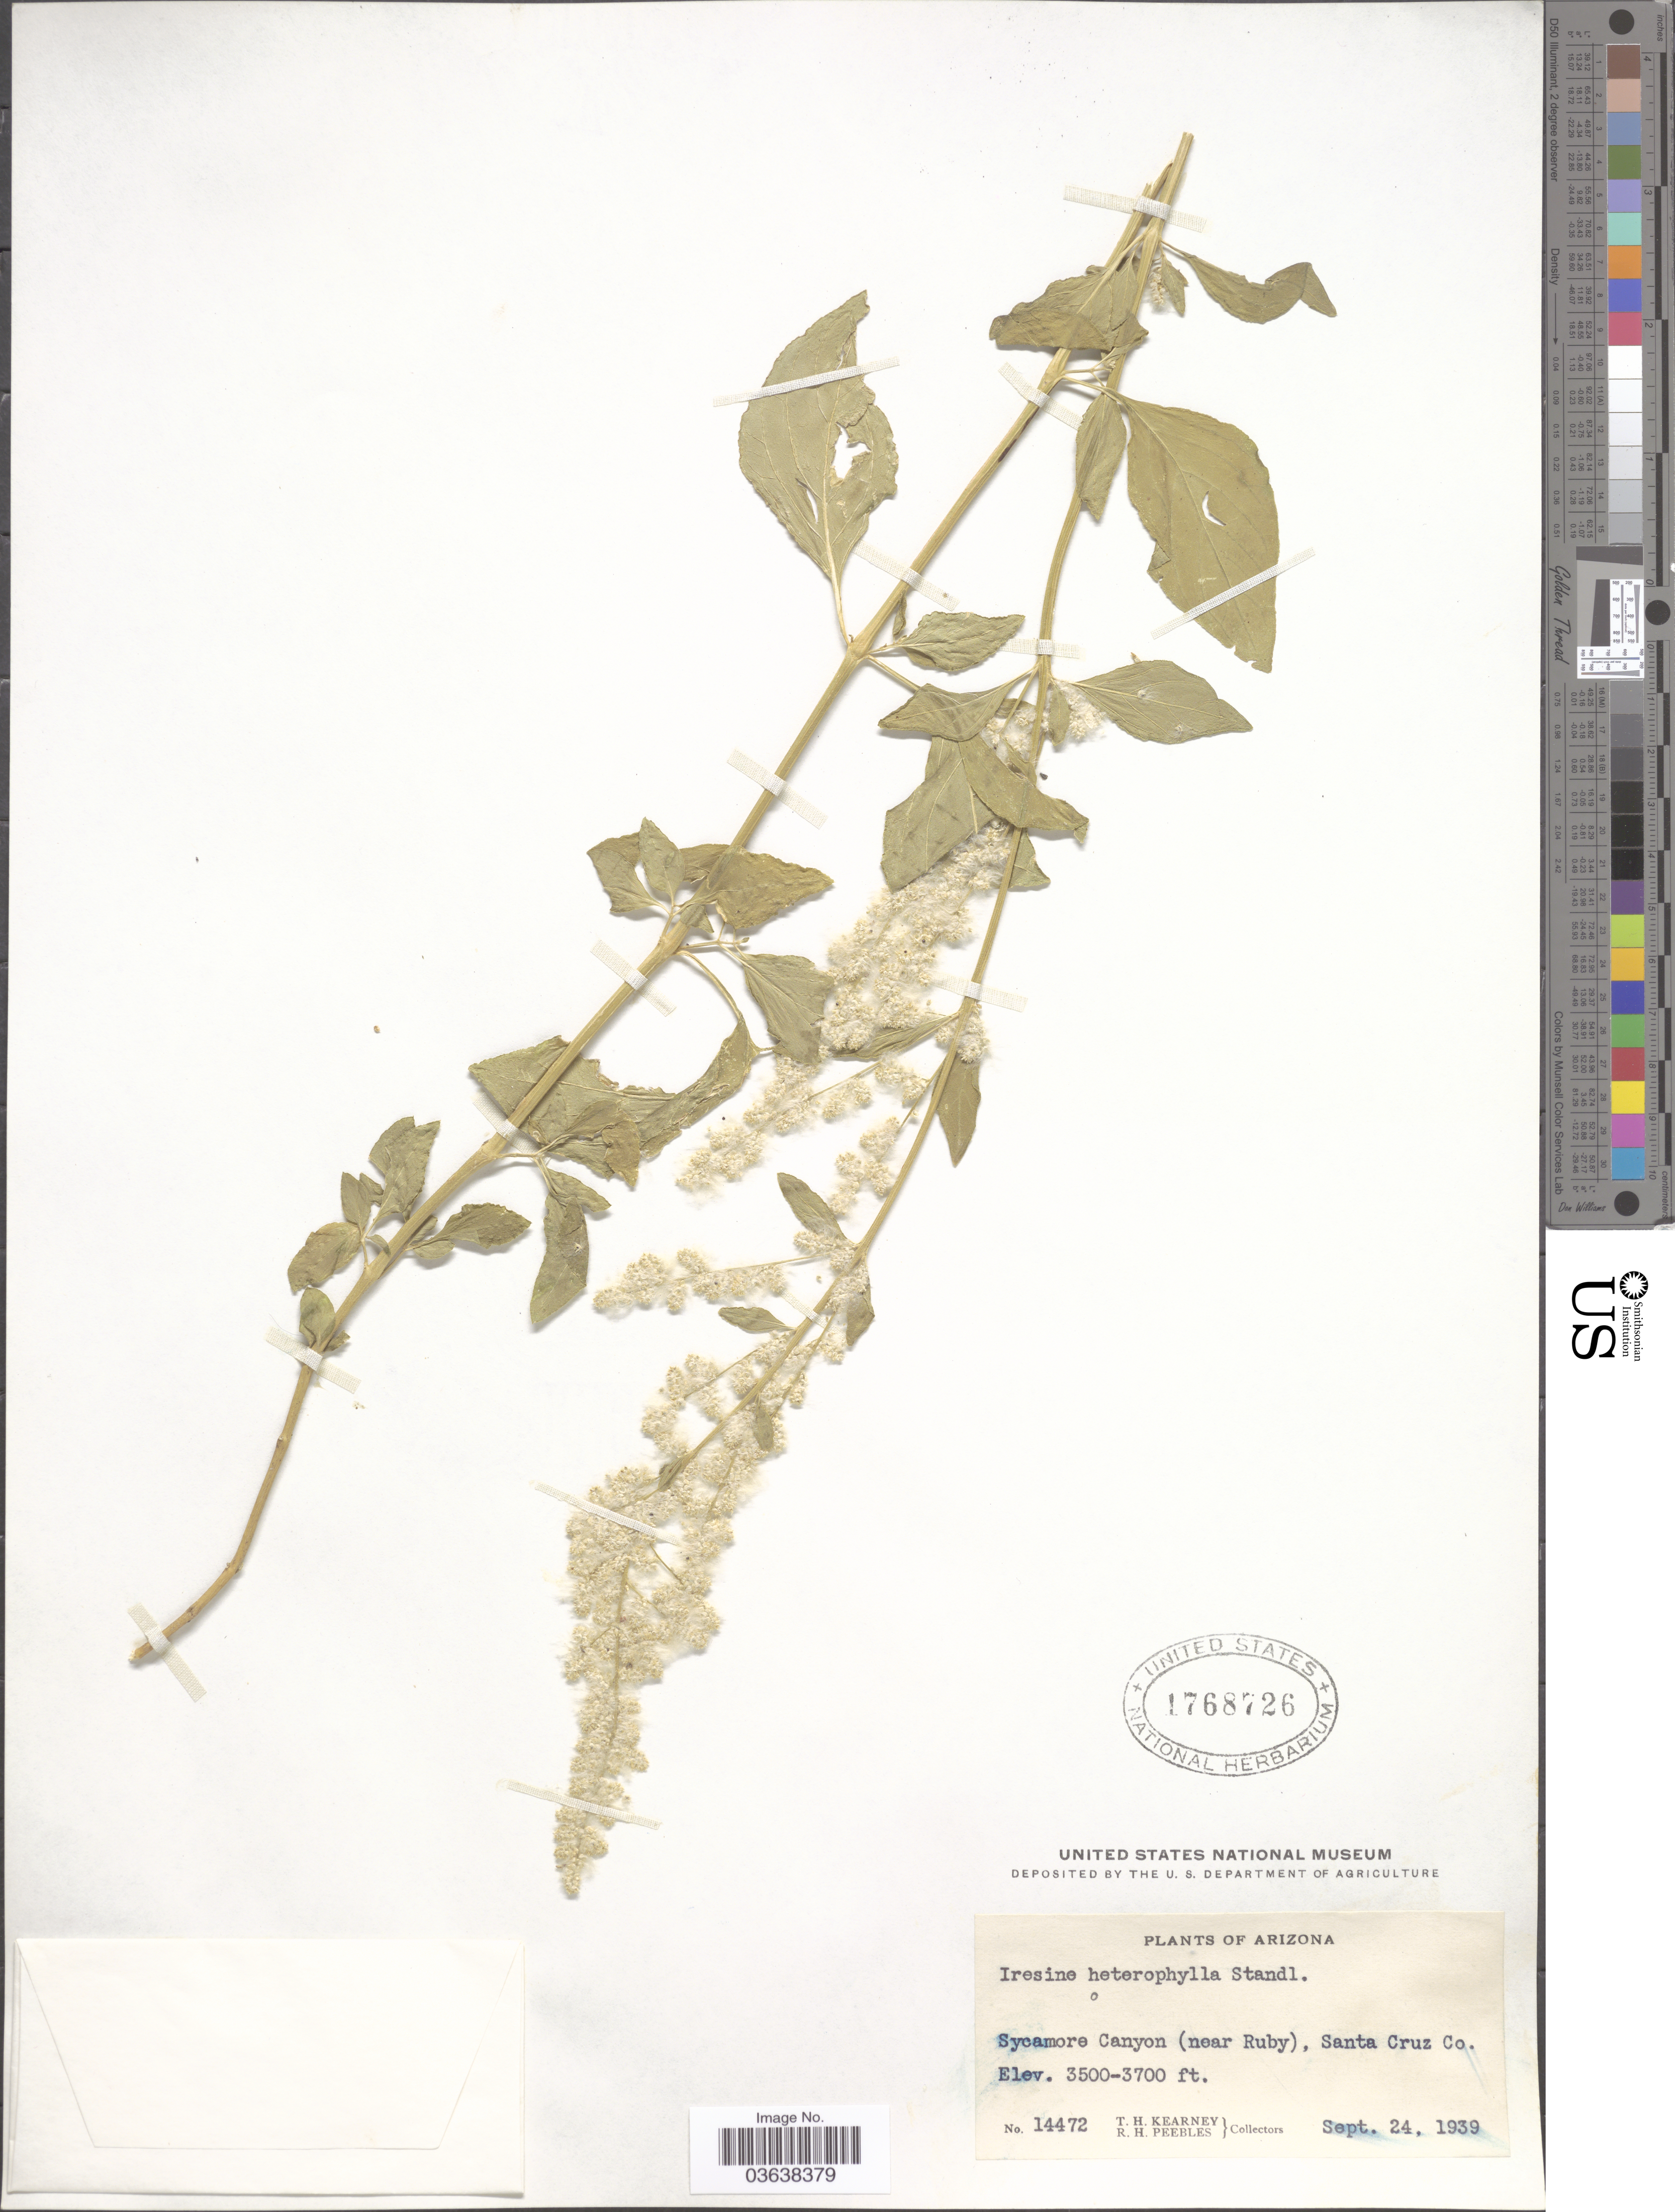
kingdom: Plantae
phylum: Tracheophyta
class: Magnoliopsida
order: Caryophyllales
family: Amaranthaceae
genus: Iresine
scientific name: Iresine heterophylla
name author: Standl.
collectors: T. H. Kearney & R. H. Peebles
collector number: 14472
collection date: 1939-09-24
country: United States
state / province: Arizona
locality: Sycamore Canyon (near Ruby), Santa Cruz Co.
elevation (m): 1067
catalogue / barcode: US 1768726